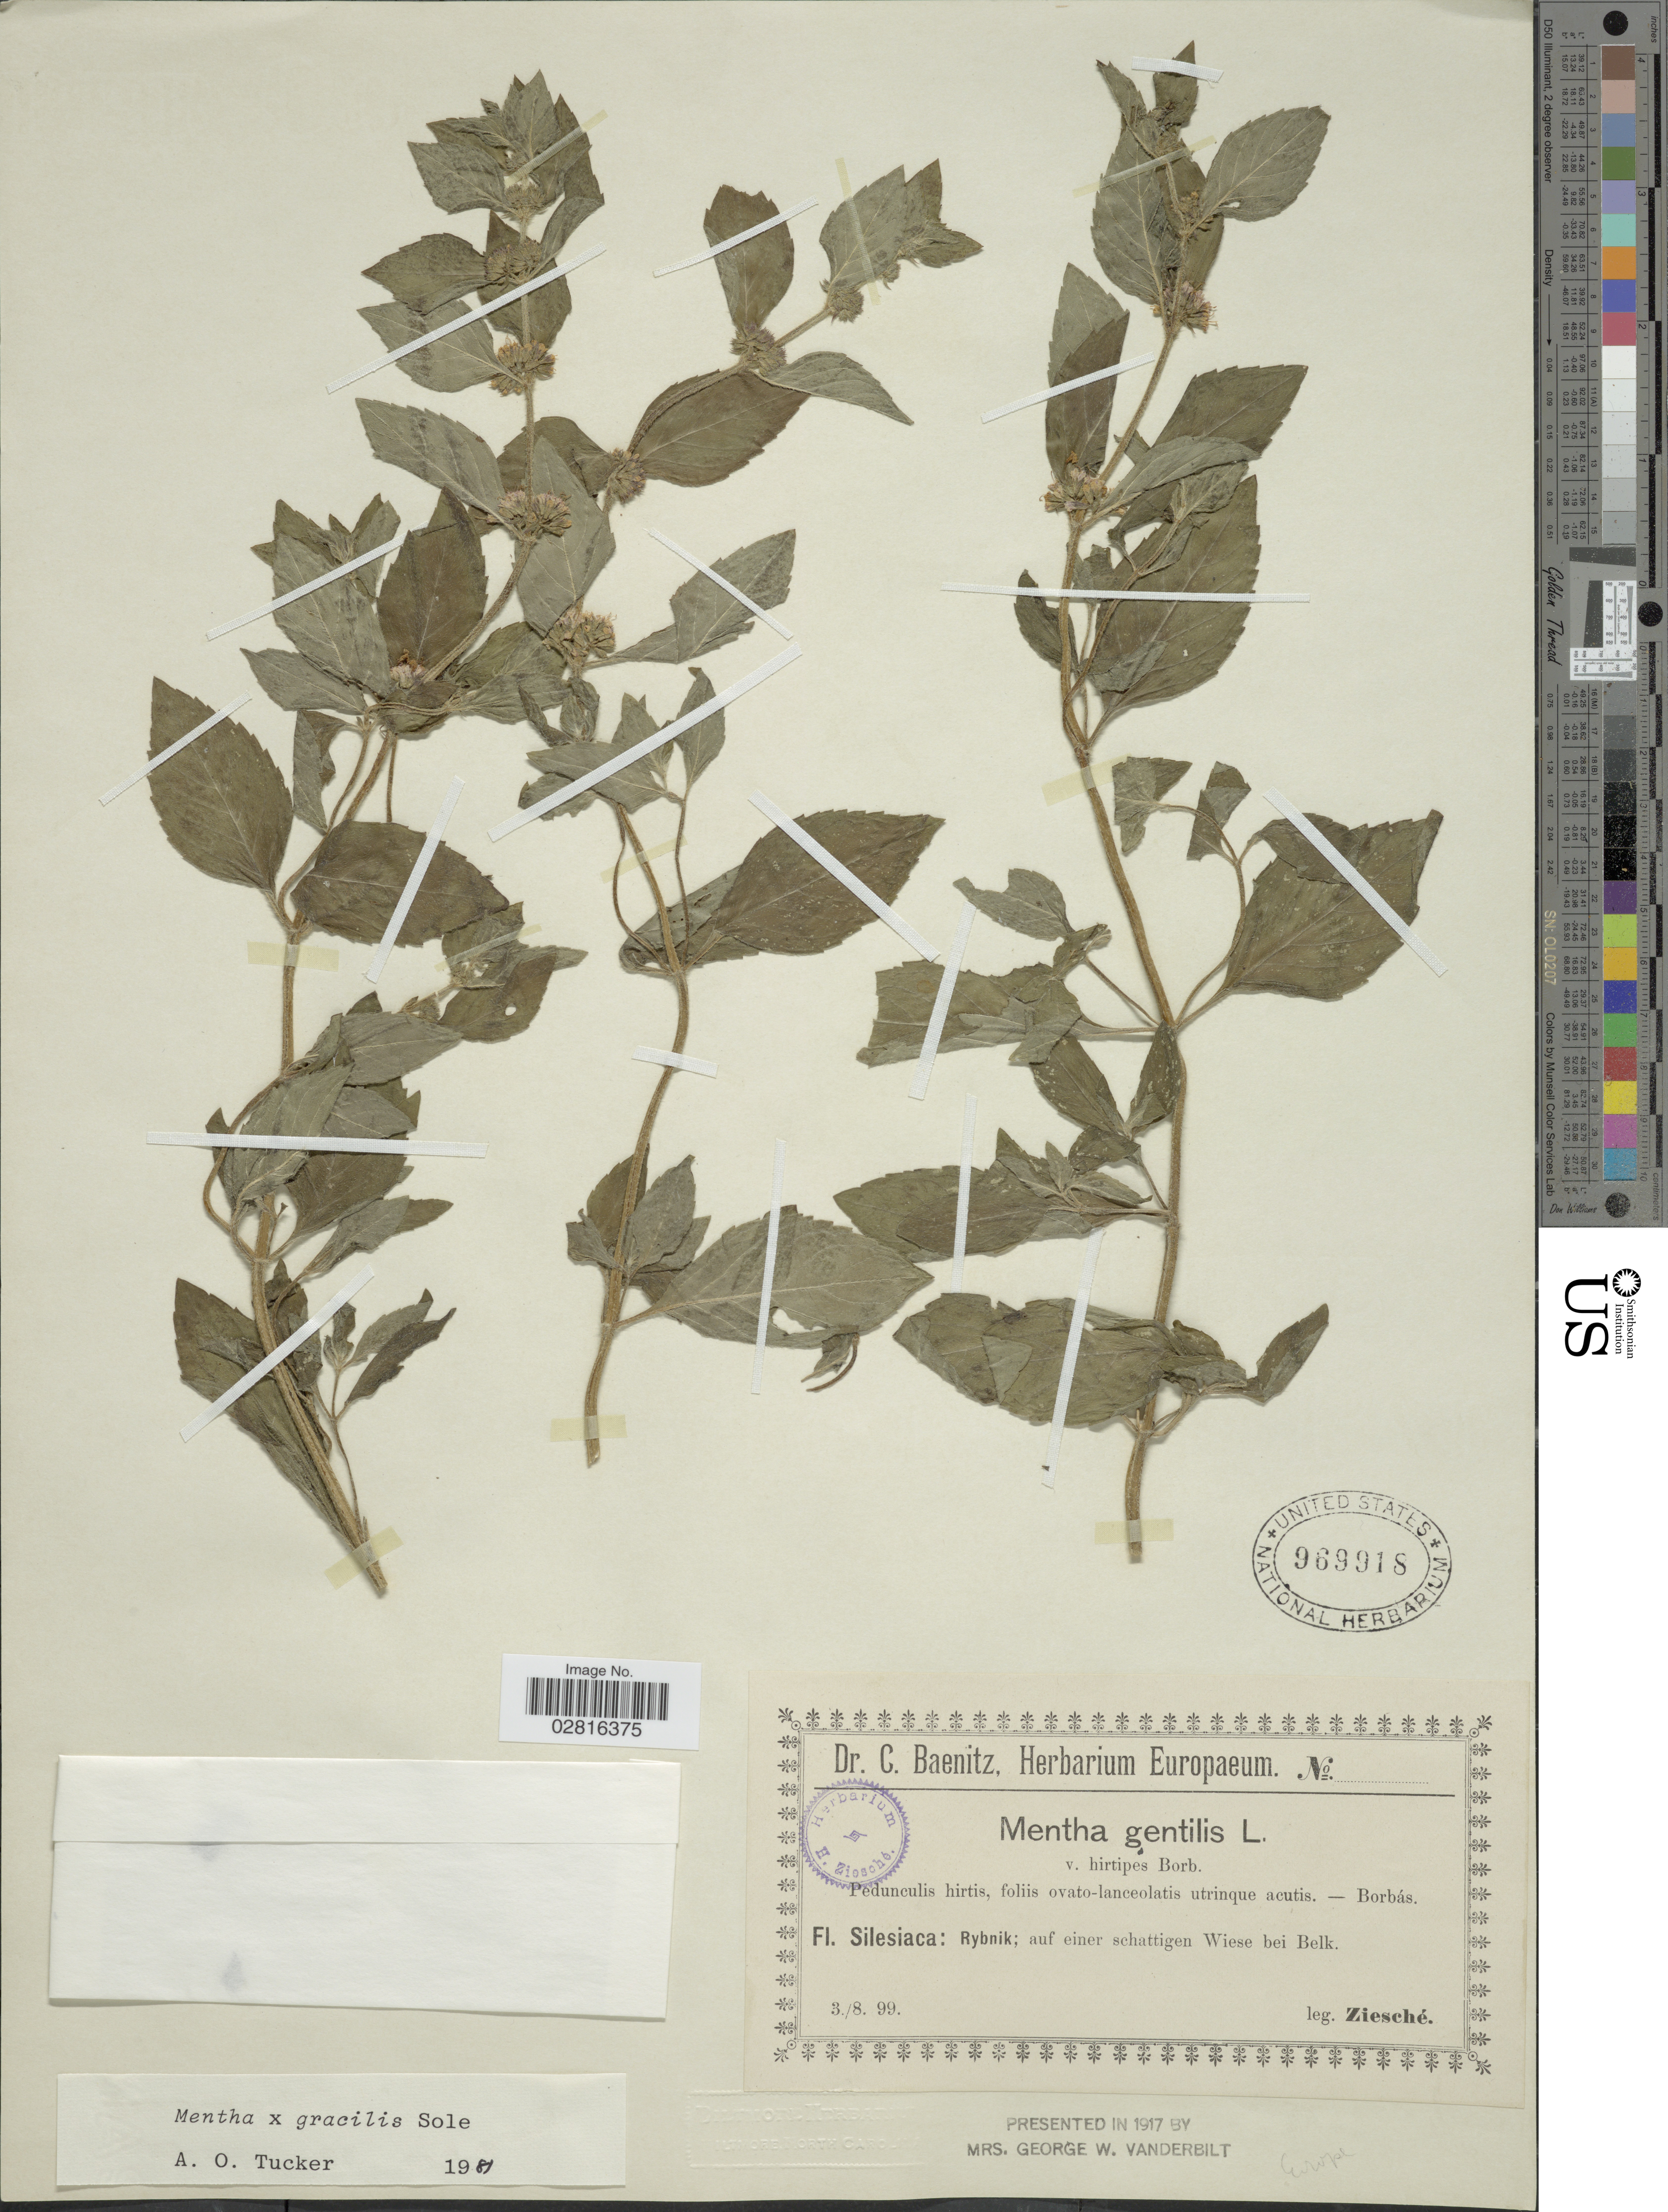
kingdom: Plantae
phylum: Tracheophyta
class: Magnoliopsida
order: Lamiales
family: Lamiaceae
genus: Mentha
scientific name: Mentha x gracilis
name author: Sole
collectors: Ziesché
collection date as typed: Transcribed d/m/y: 3/8/99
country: Poland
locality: Silesiaca: Rybnik; auf einer schattigen Wiese bei Belk.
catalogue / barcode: US 969918